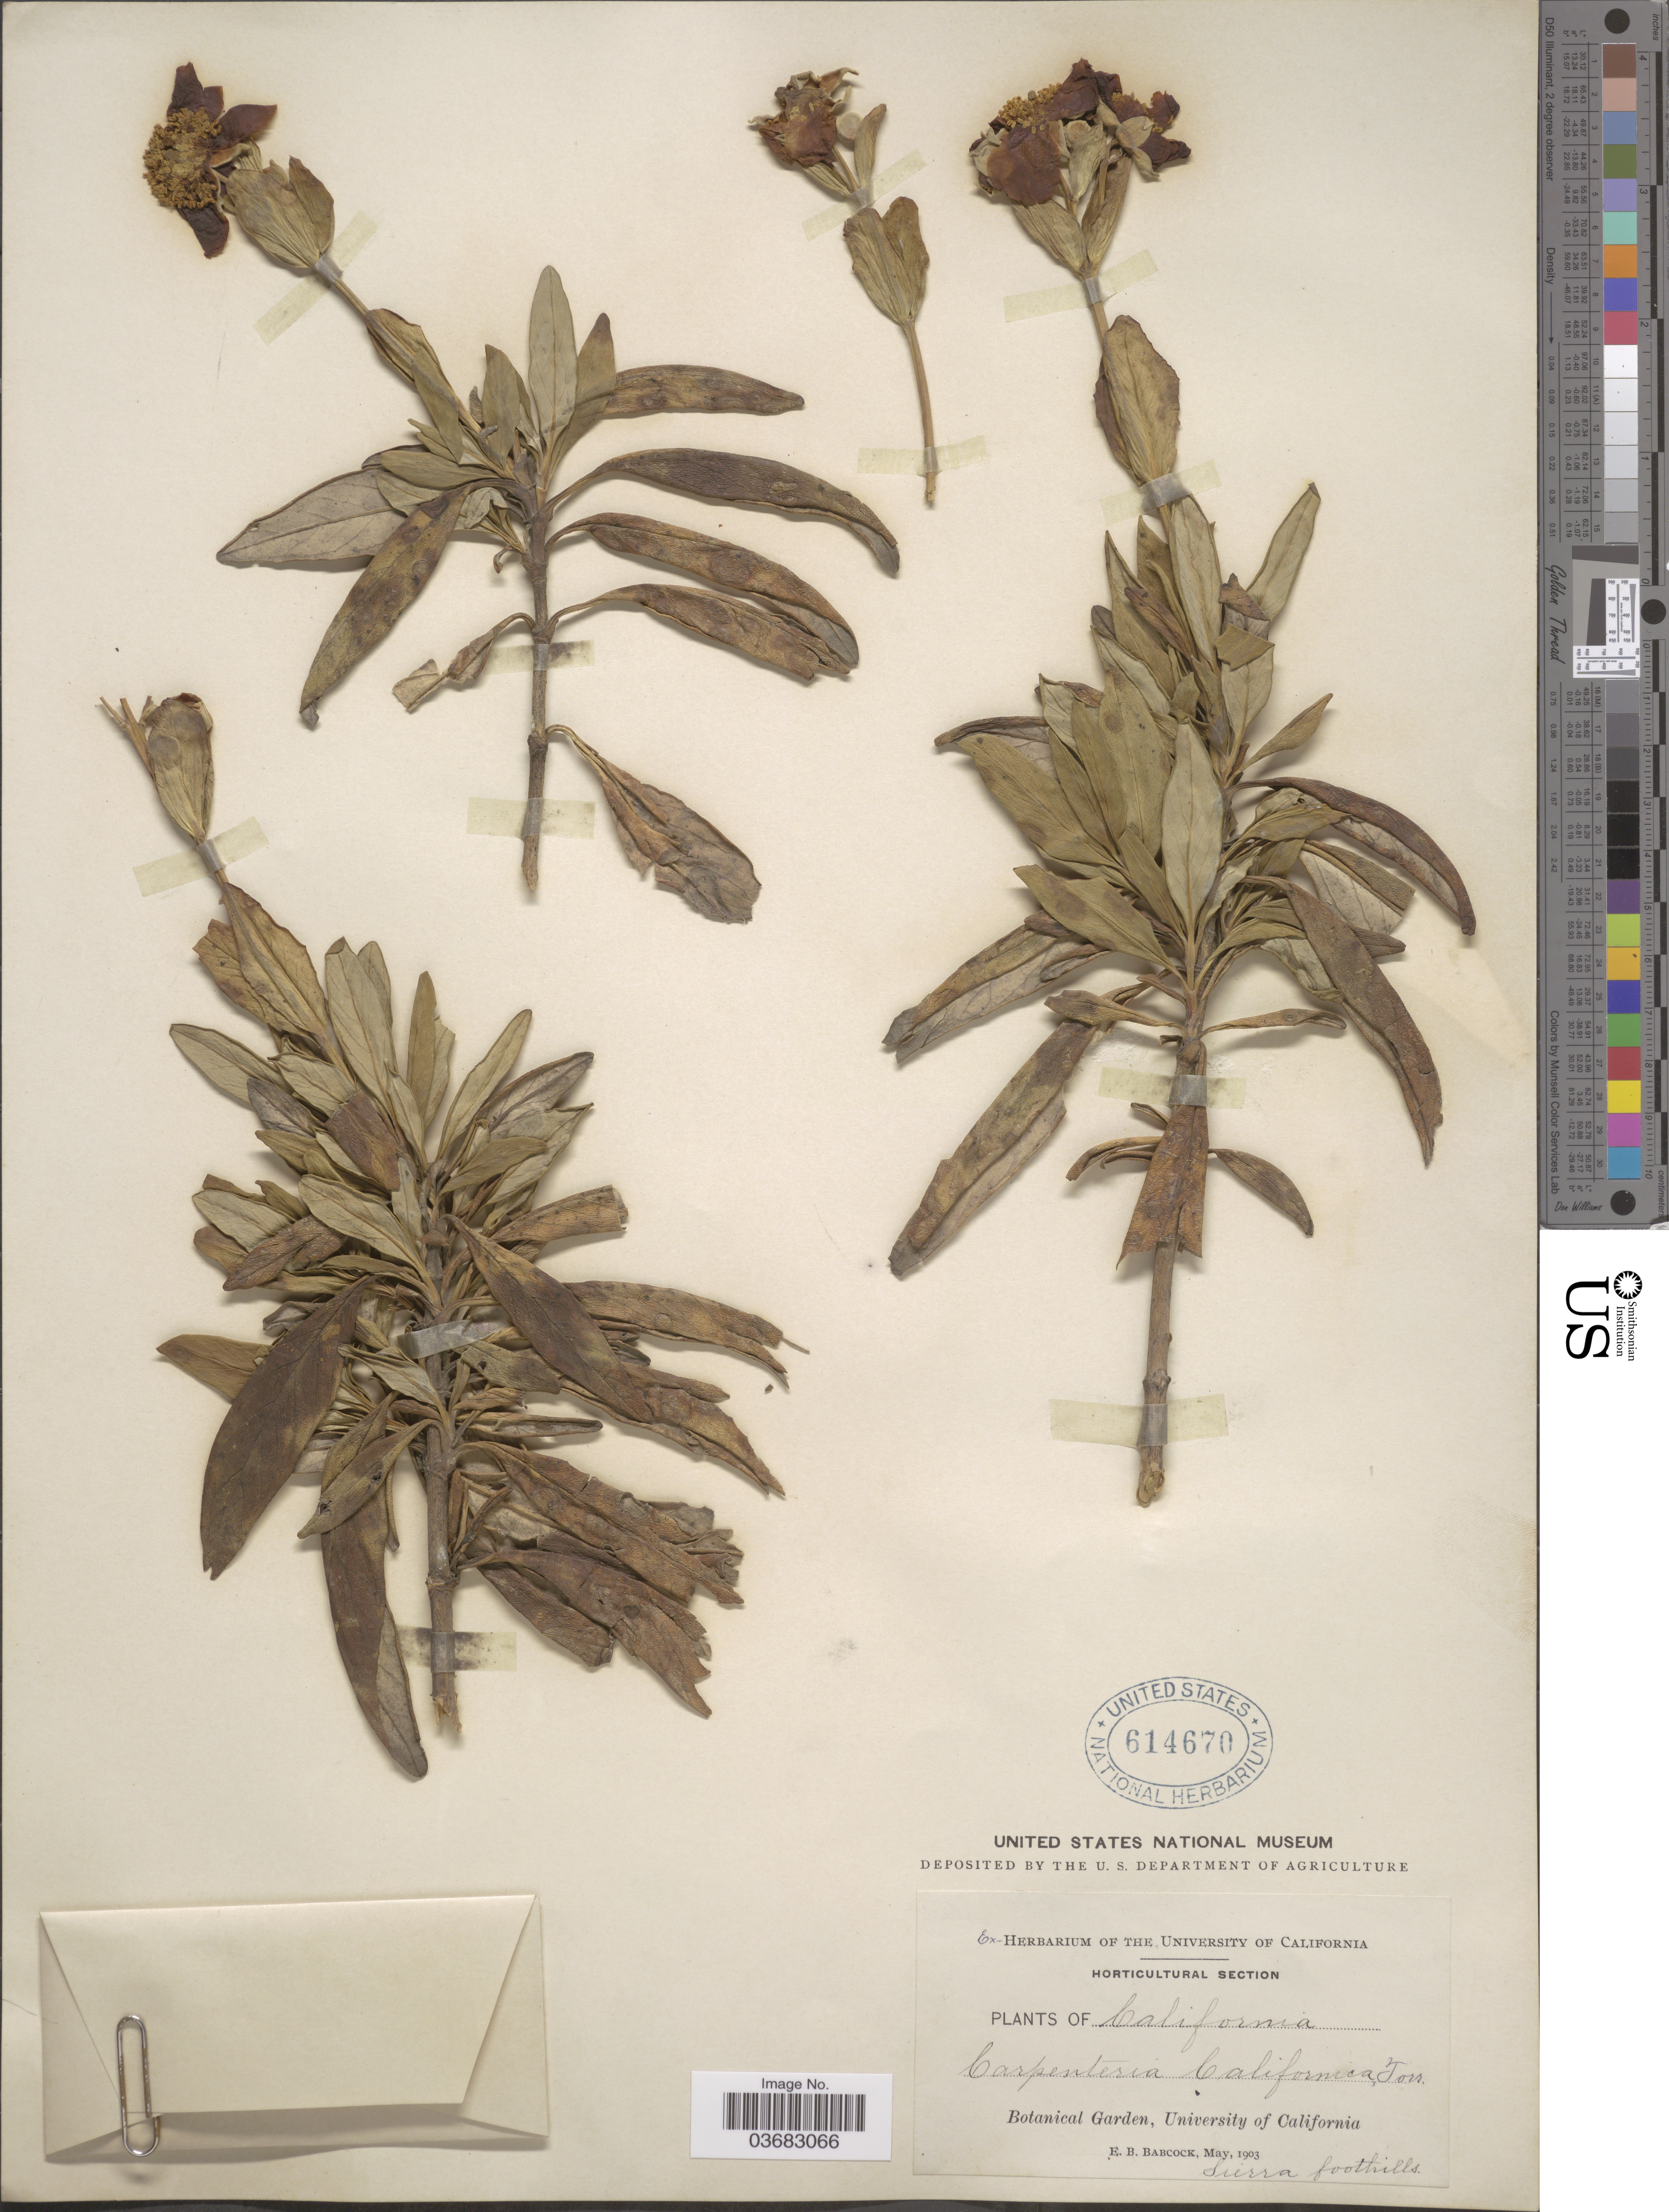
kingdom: Plantae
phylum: Tracheophyta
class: Magnoliopsida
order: Cornales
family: Hydrangeaceae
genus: Carpenteria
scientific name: Carpenteria californica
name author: Torr.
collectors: E. B. Babcock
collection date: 1903-05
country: United States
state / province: California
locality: Botanical Garden, University of California. Sierra foothills.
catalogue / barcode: US 614670